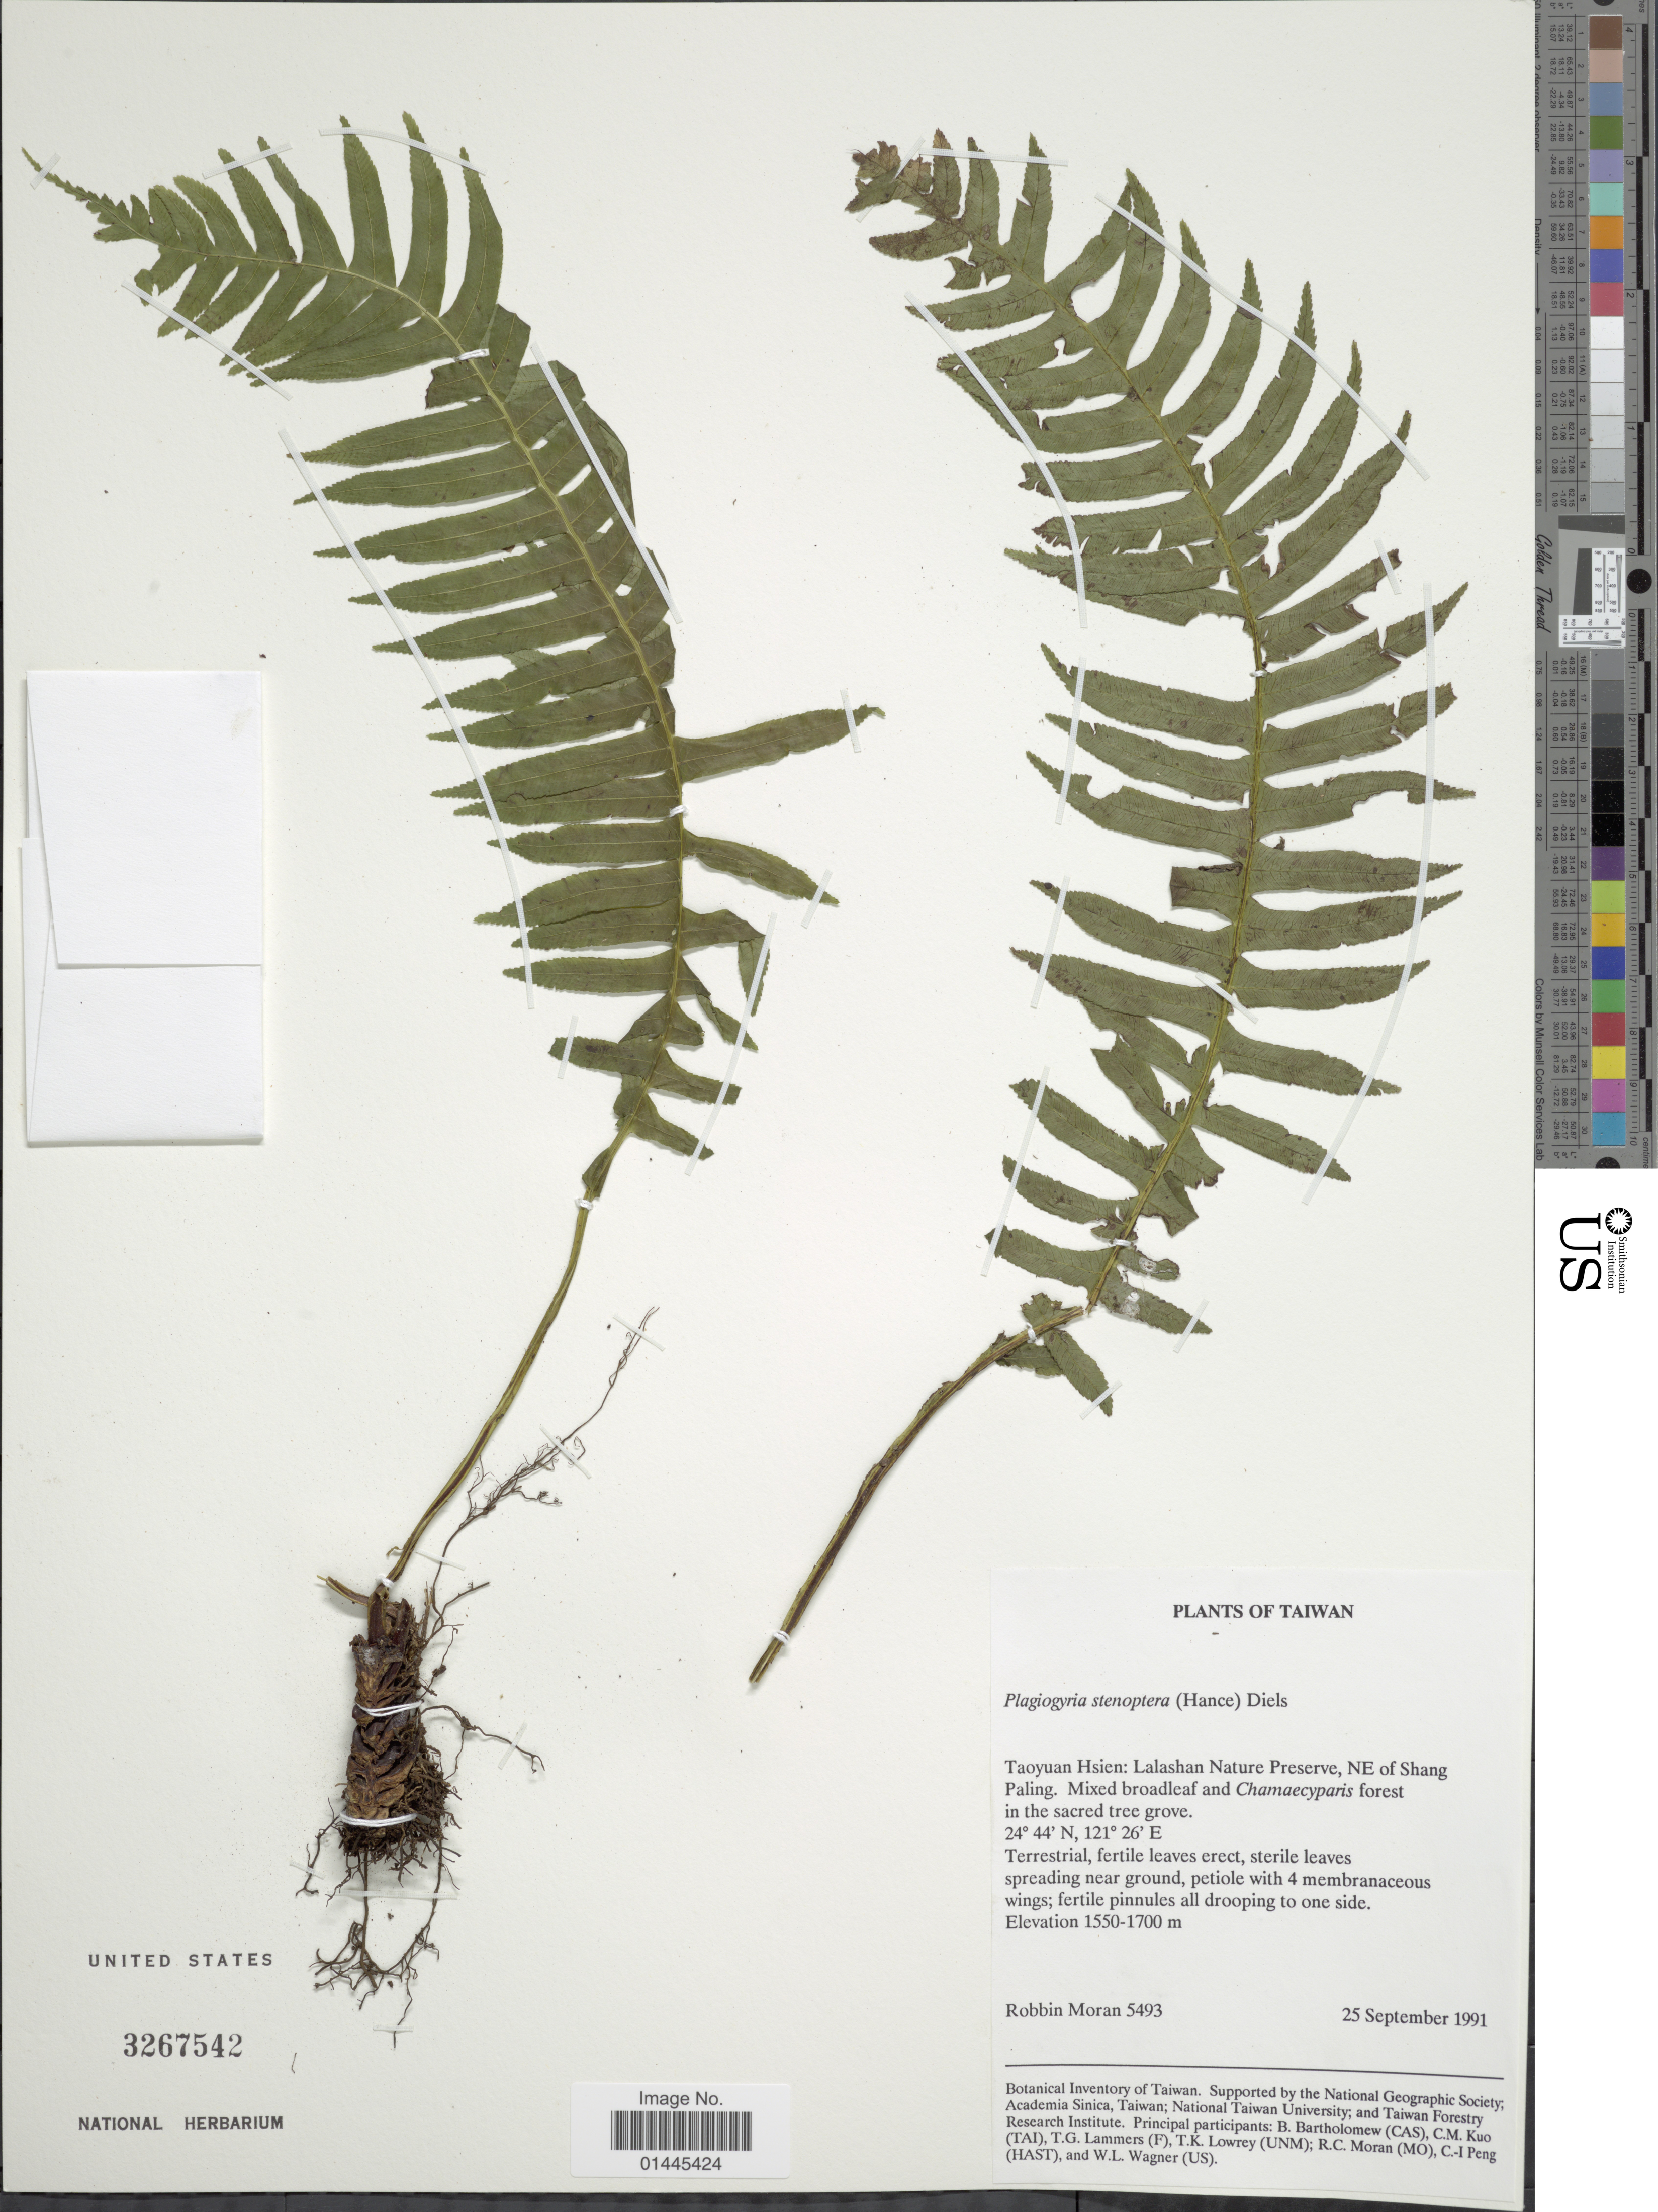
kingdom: Plantae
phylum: Tracheophyta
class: Polypodiopsida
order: Cyatheales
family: Plagiogyriaceae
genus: Plagiogyria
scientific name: Plagiogyria stenoptera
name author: (Hance) Diels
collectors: R. C. Moran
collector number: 5493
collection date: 1991-09-25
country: Taiwan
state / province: Taoyuan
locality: Taoyuan Hsien: Lalashan Nature Preserve, NE of Shang Paling.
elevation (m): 1550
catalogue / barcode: US 3267542